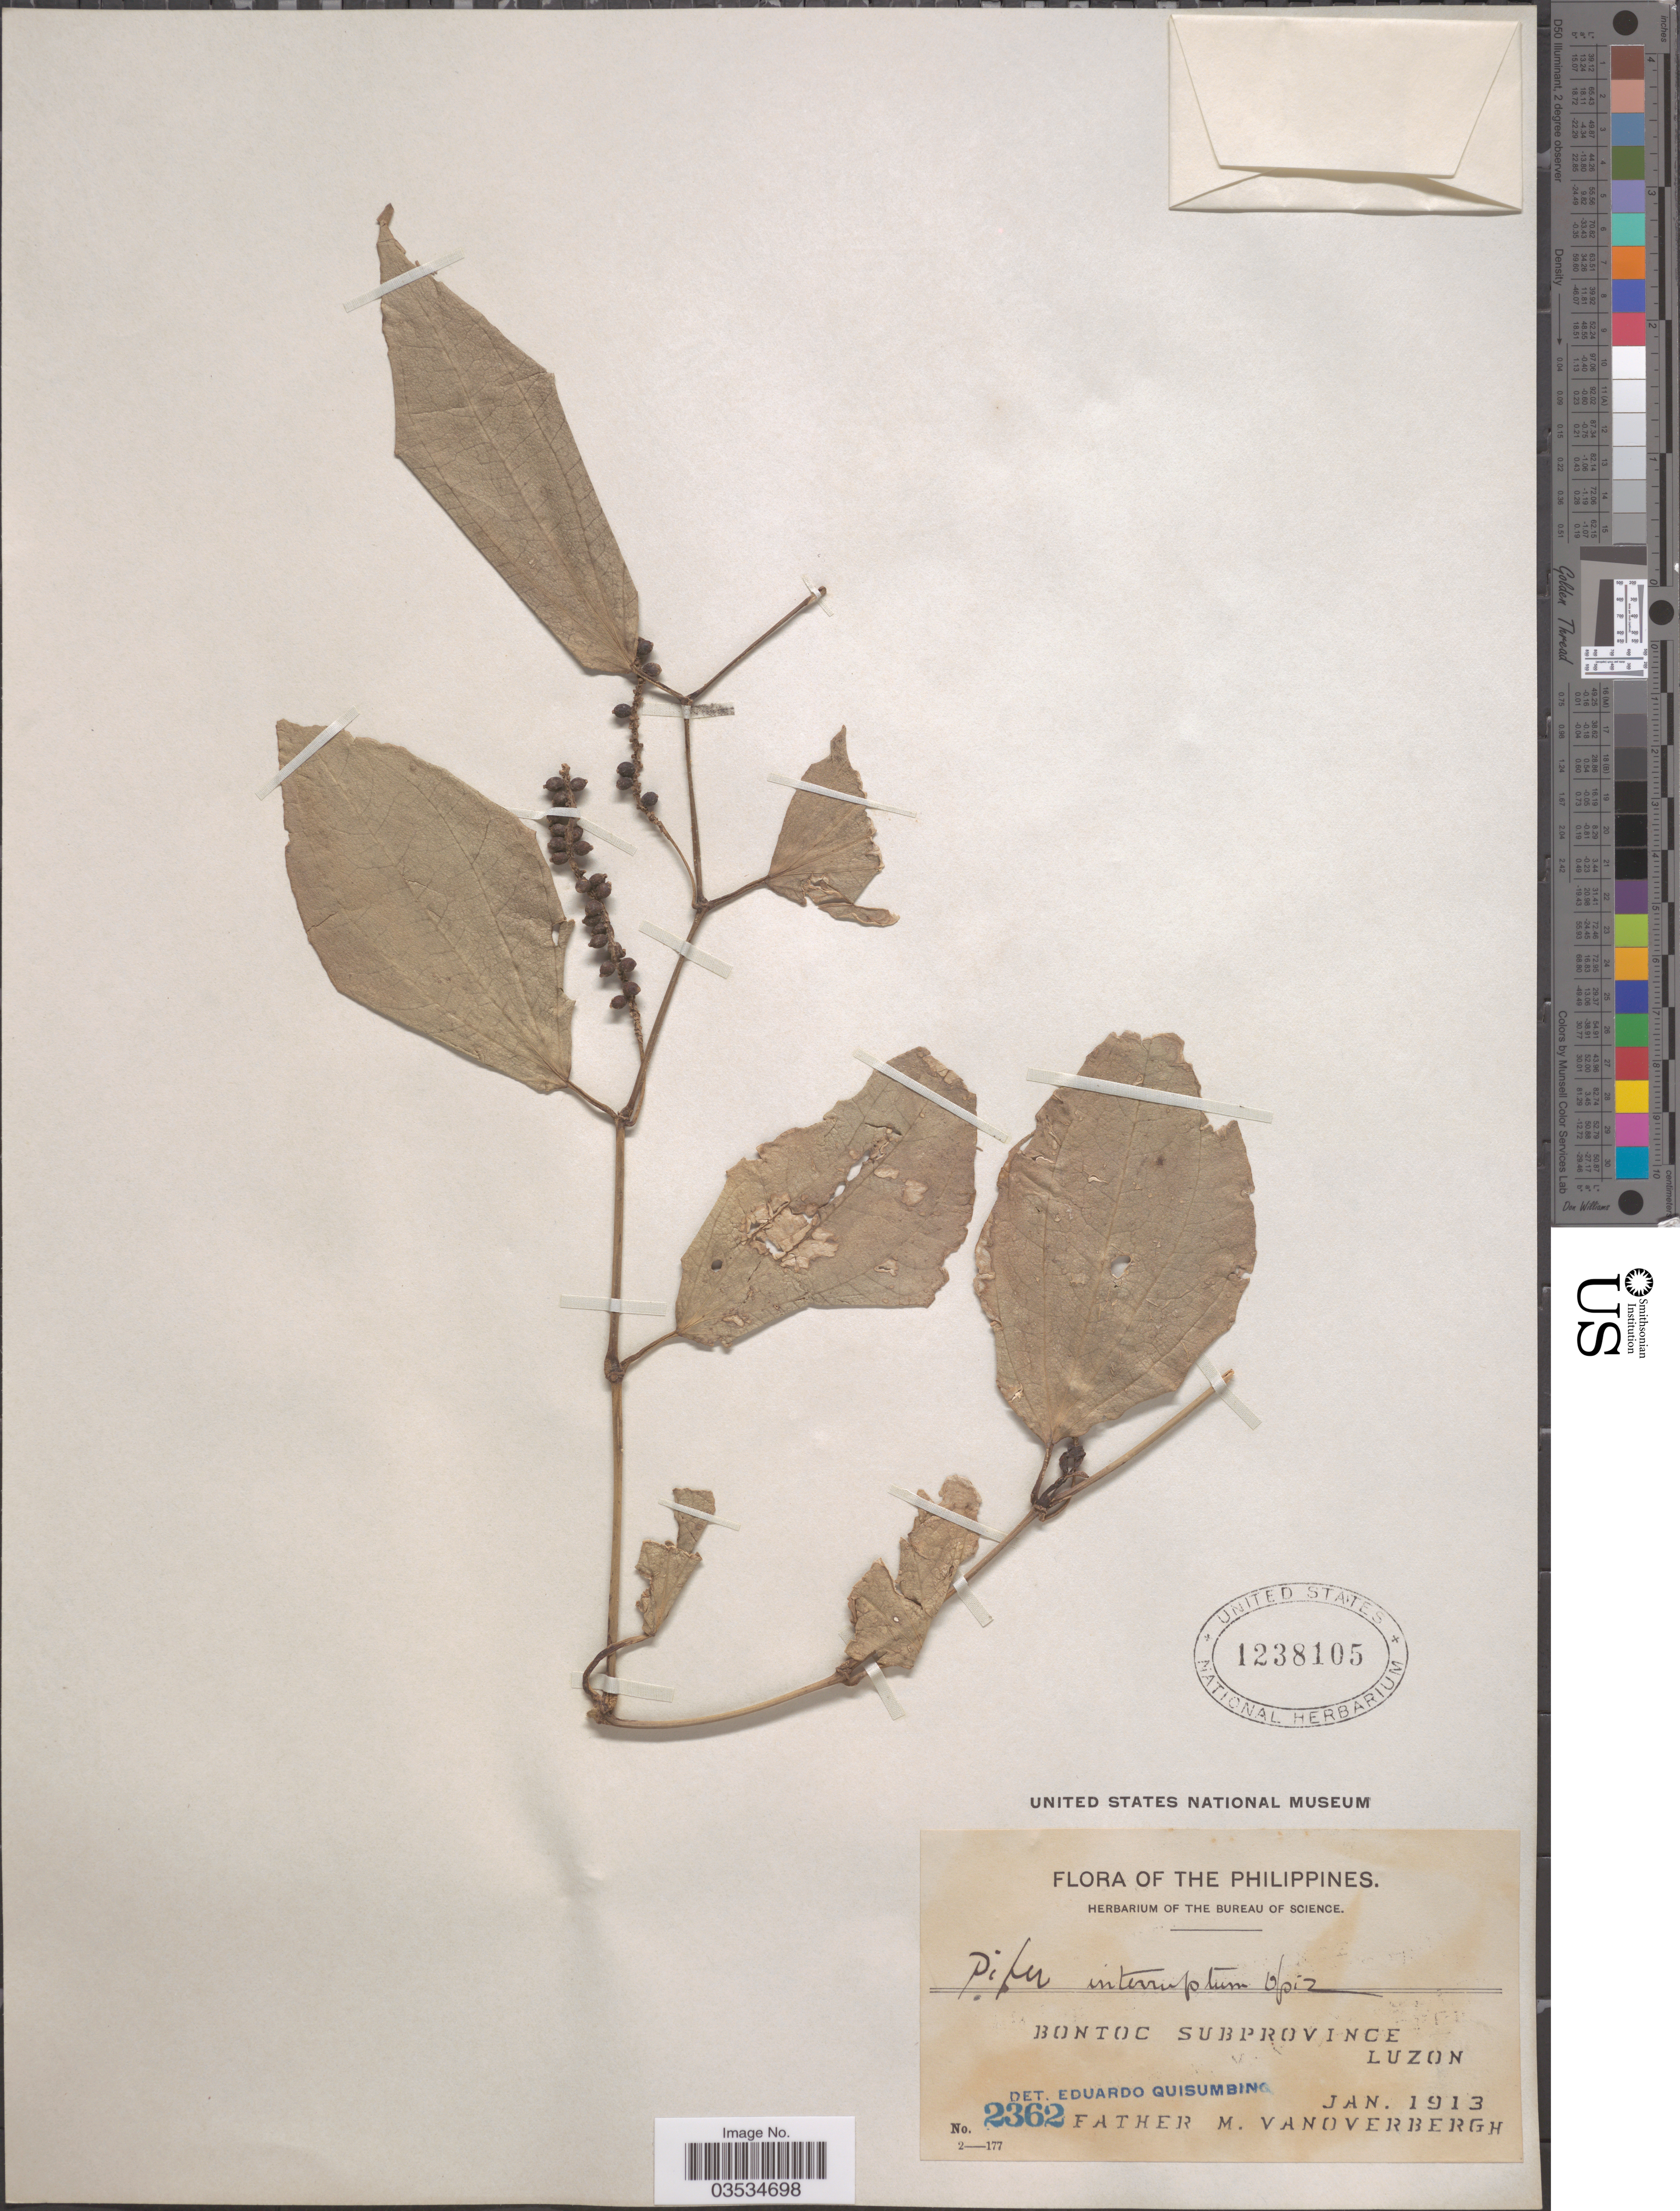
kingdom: Plantae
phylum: Tracheophyta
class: Magnoliopsida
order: Piperales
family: Piperaceae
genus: Piper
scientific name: Piper interruptum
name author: Opiz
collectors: F. Vanoverbergh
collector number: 2362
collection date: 1913-01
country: Philippines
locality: Bontoc subprovince. Luzon.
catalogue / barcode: US 1238105